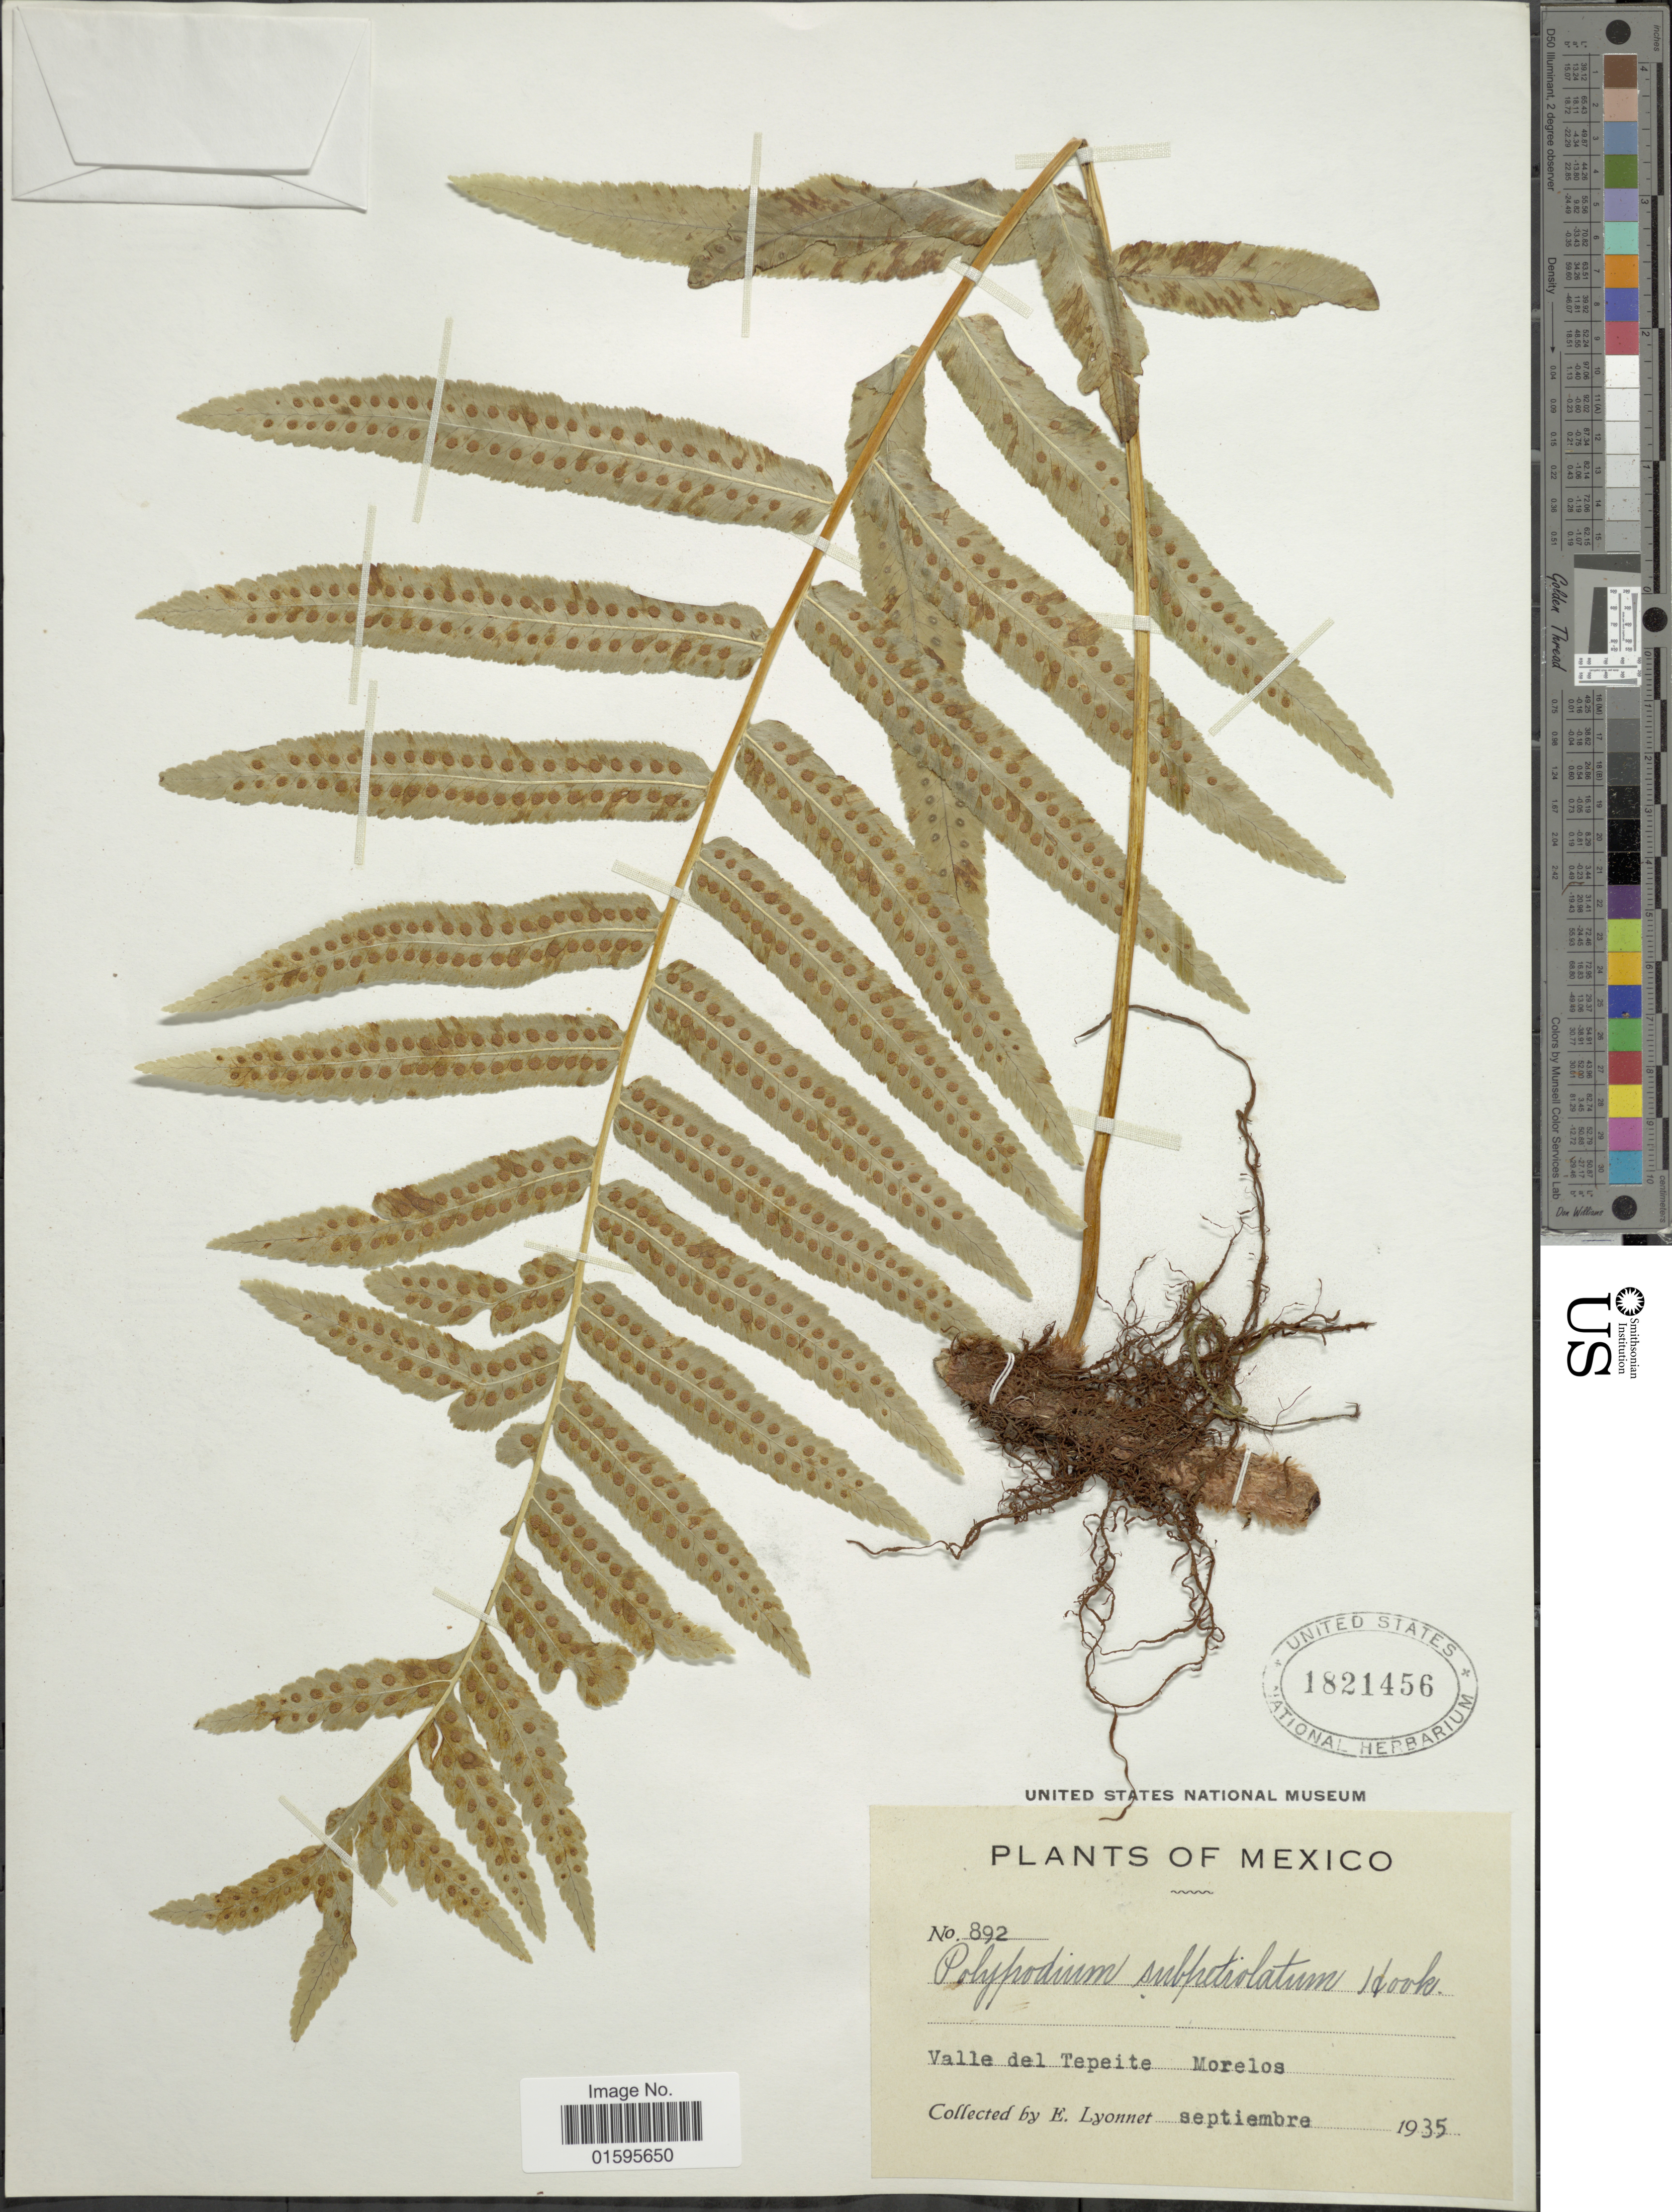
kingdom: Plantae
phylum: Tracheophyta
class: Polypodiopsida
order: Polypodiales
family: Polypodiaceae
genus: Polypodium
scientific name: Polypodium subpetiolatum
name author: Hook.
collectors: E. Lyonnet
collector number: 892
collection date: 1935-09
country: Mexico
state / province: Morelos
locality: Valle del Tepeite, Morelos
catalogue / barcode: US 1821456